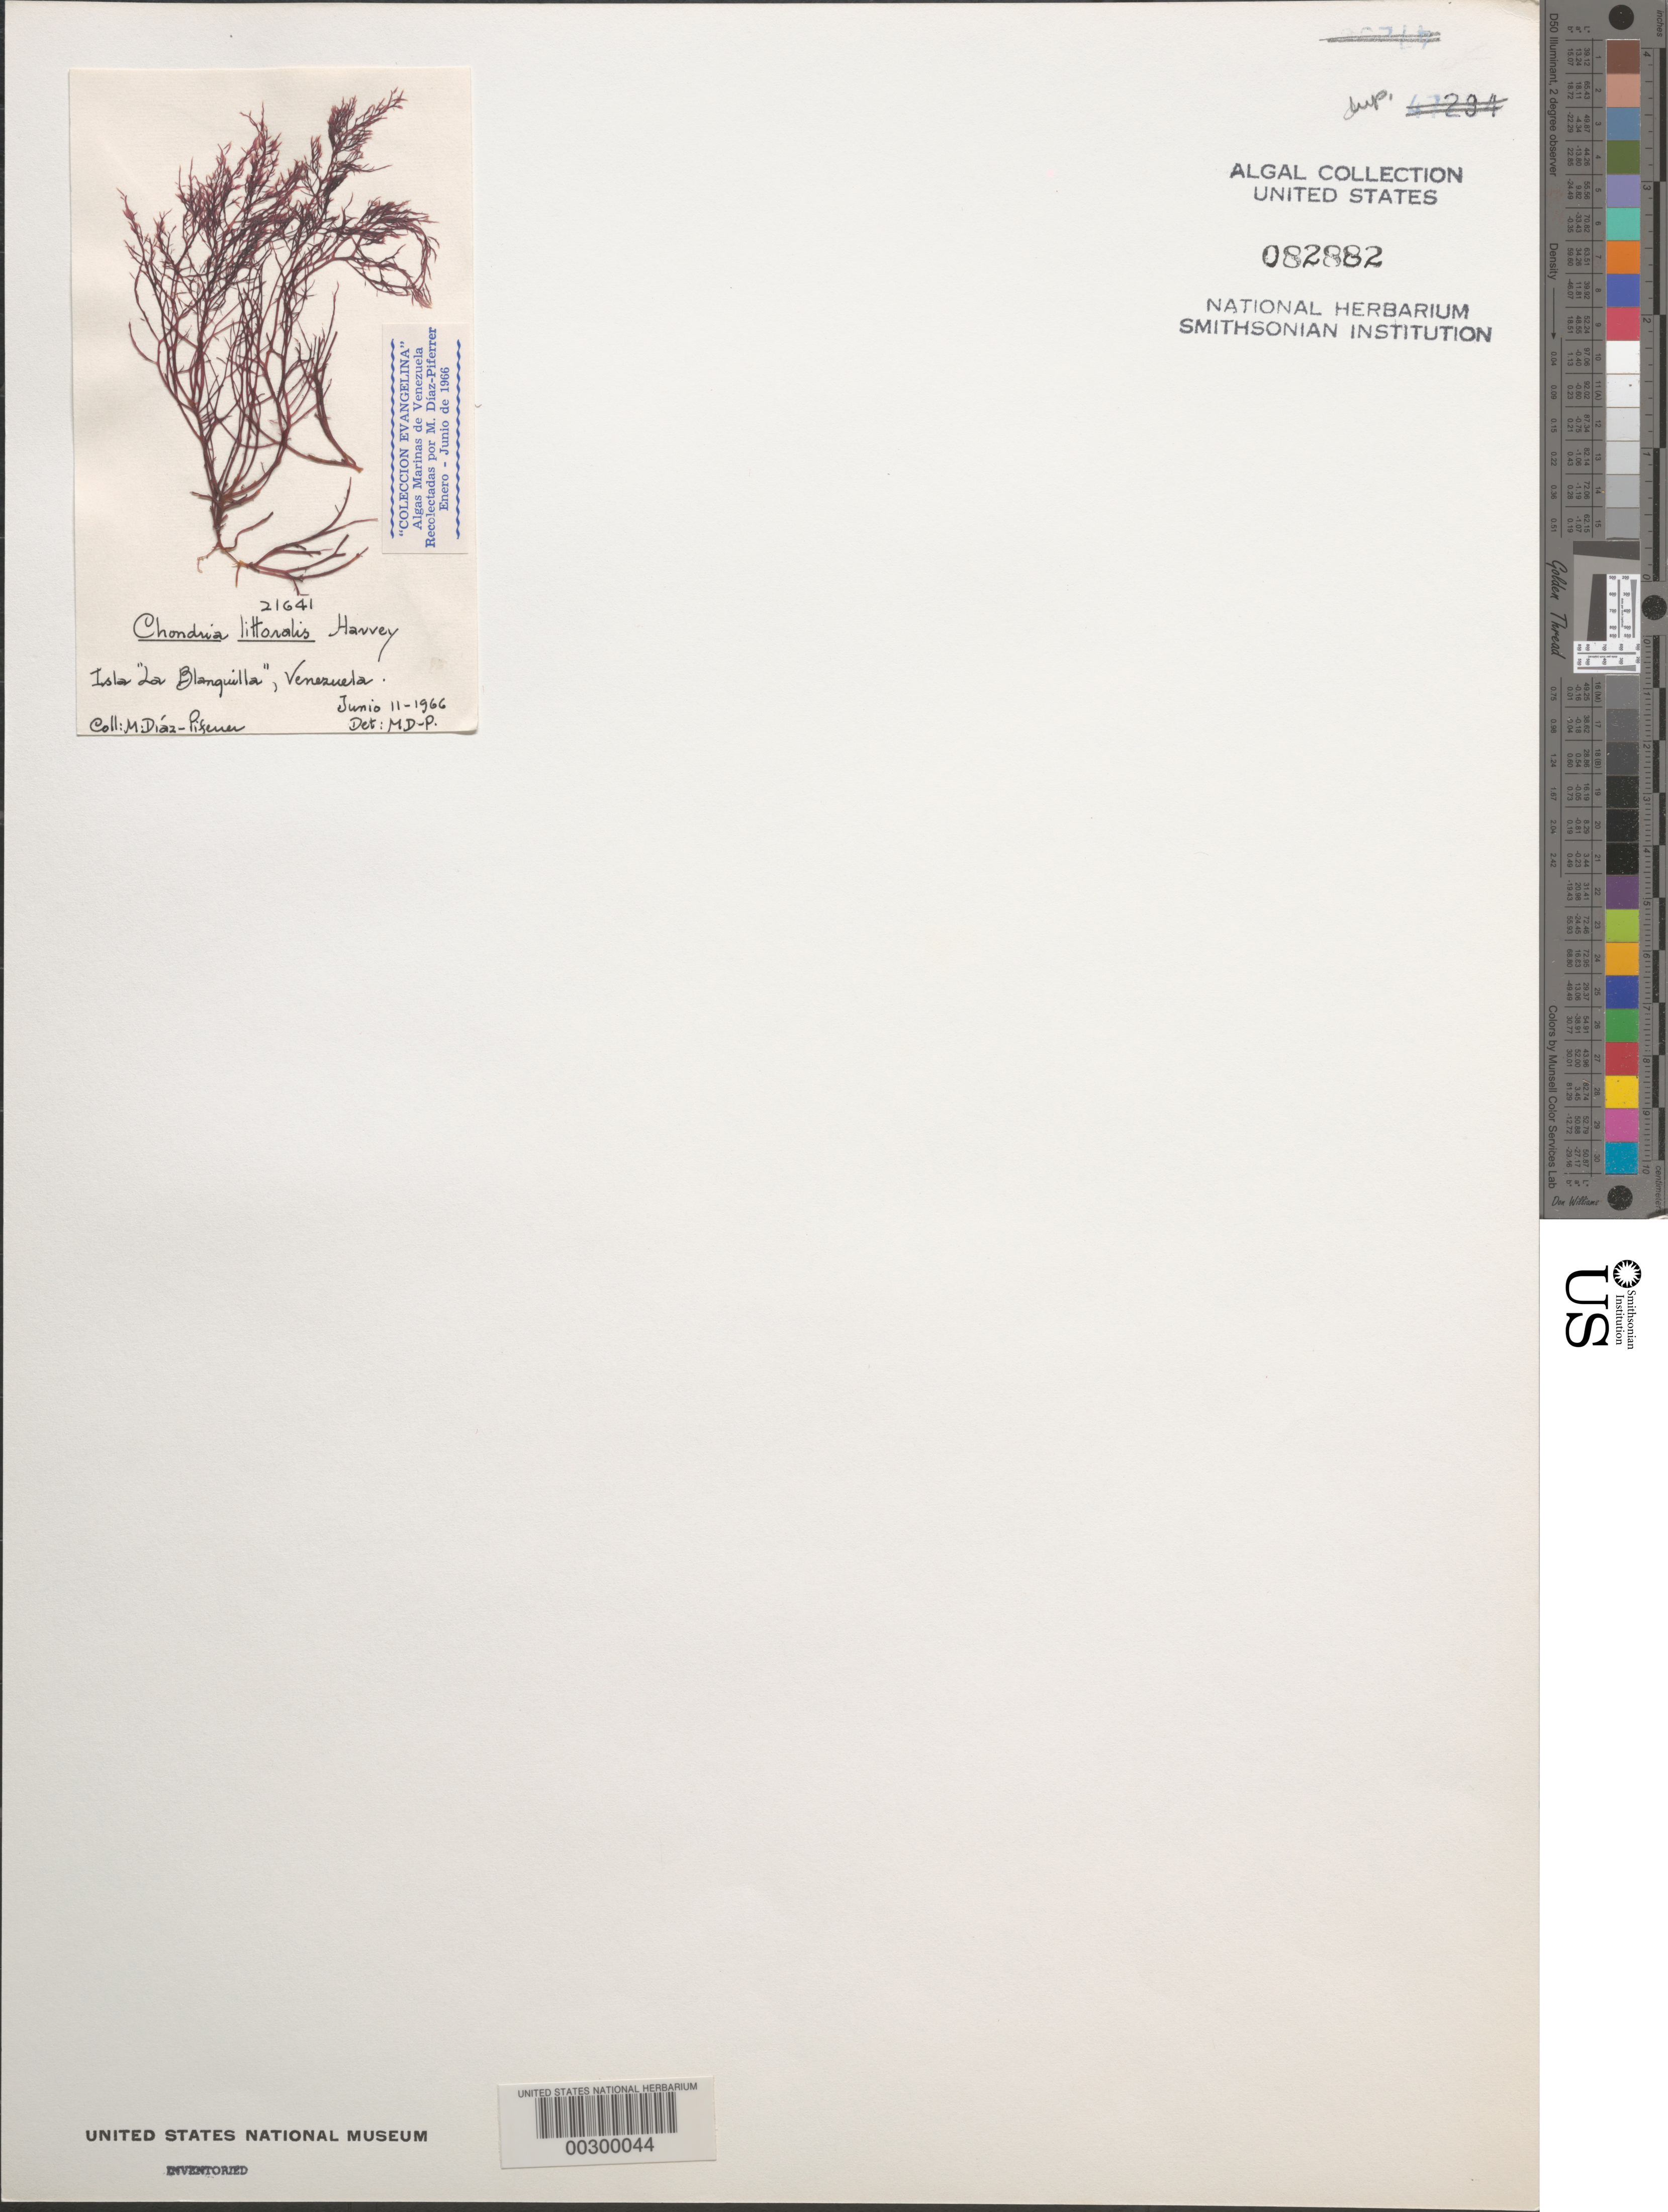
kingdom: Plantae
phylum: Rhodophyta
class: Florideophyceae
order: Ceramiales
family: Rhodomelaceae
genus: Chondria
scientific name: Chondria littoralis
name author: Harv.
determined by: Diaz-Piferrer, M.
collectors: M. Diaz-Piferrer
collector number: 21641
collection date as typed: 11 Jun 1966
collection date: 1966-06-11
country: Venezuela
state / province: Dependencias Federales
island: Isla La Blanquilla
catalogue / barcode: US 82882